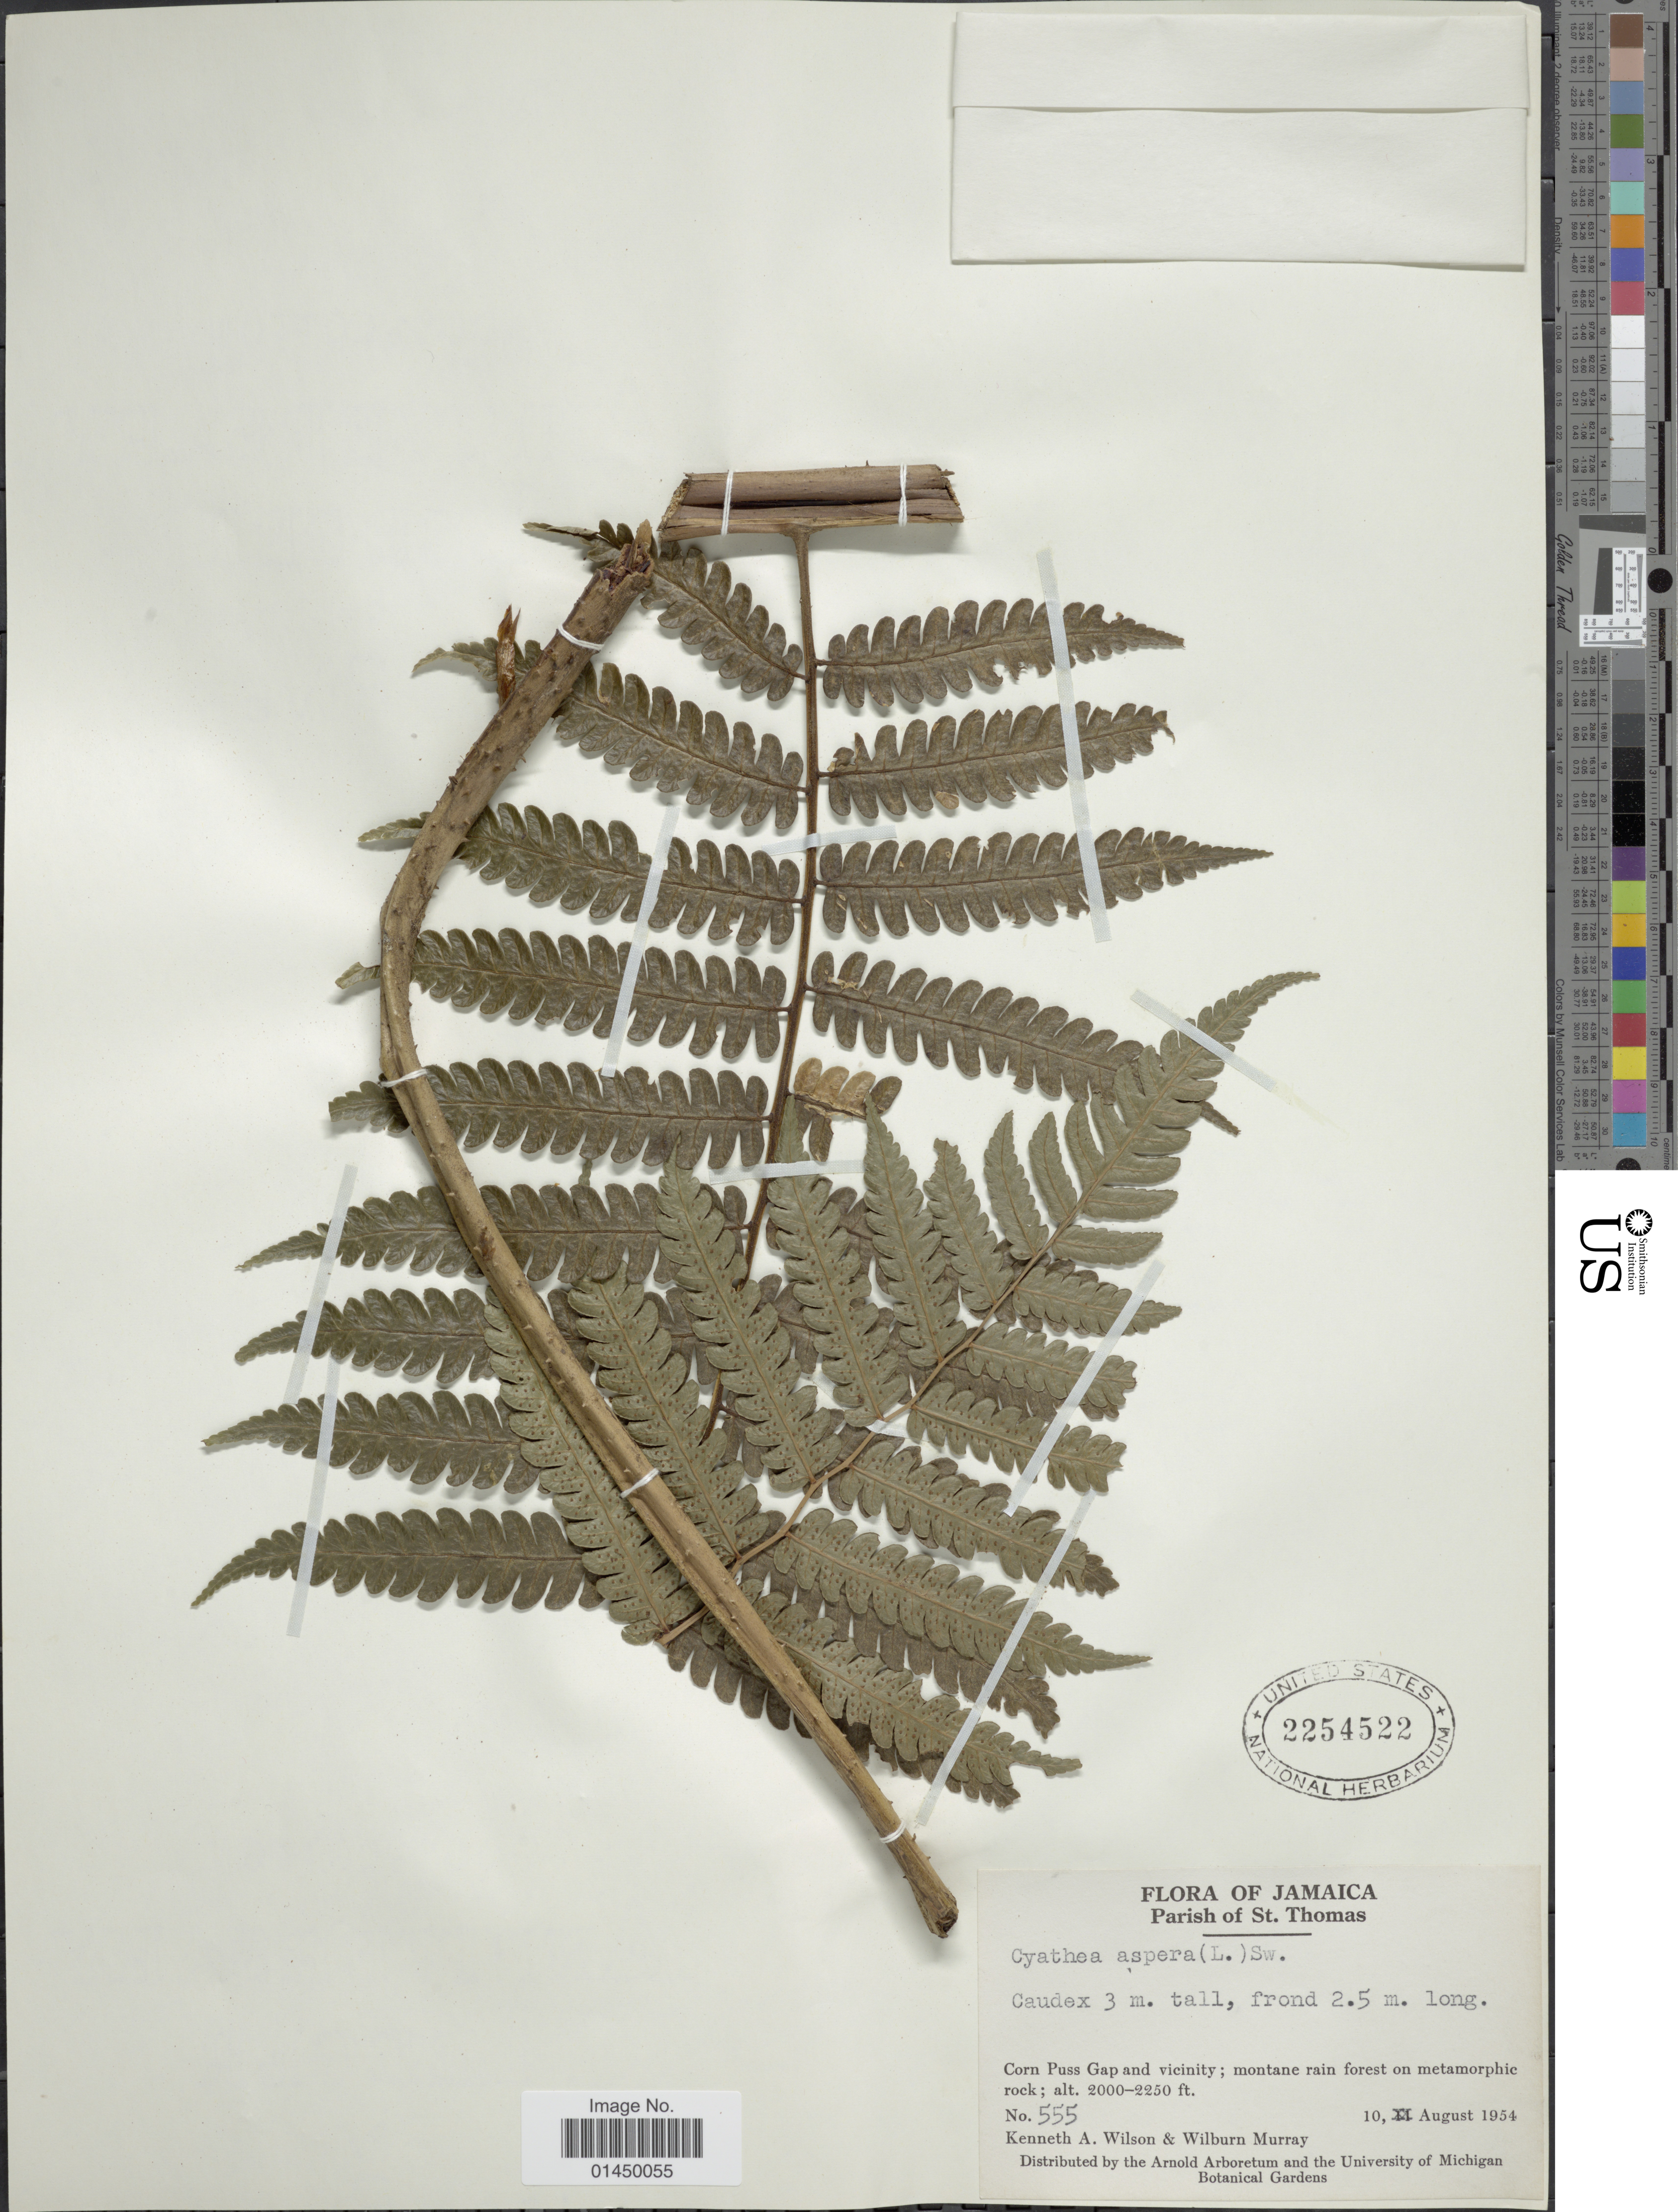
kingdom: Plantae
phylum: Tracheophyta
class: Polypodiopsida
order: Cyatheales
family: Cyatheaceae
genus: Cyathea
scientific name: Cyathea aspera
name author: (L.) Sw.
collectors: K. A. Wilson & W. Murray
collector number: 555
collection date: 1954-08-10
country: Jamaica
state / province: Saint Thomas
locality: Parish of St. Thomas, Corn Puss Gap and vicinity, montane rain forest on metamorphic rock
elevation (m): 610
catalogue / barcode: US 2254522